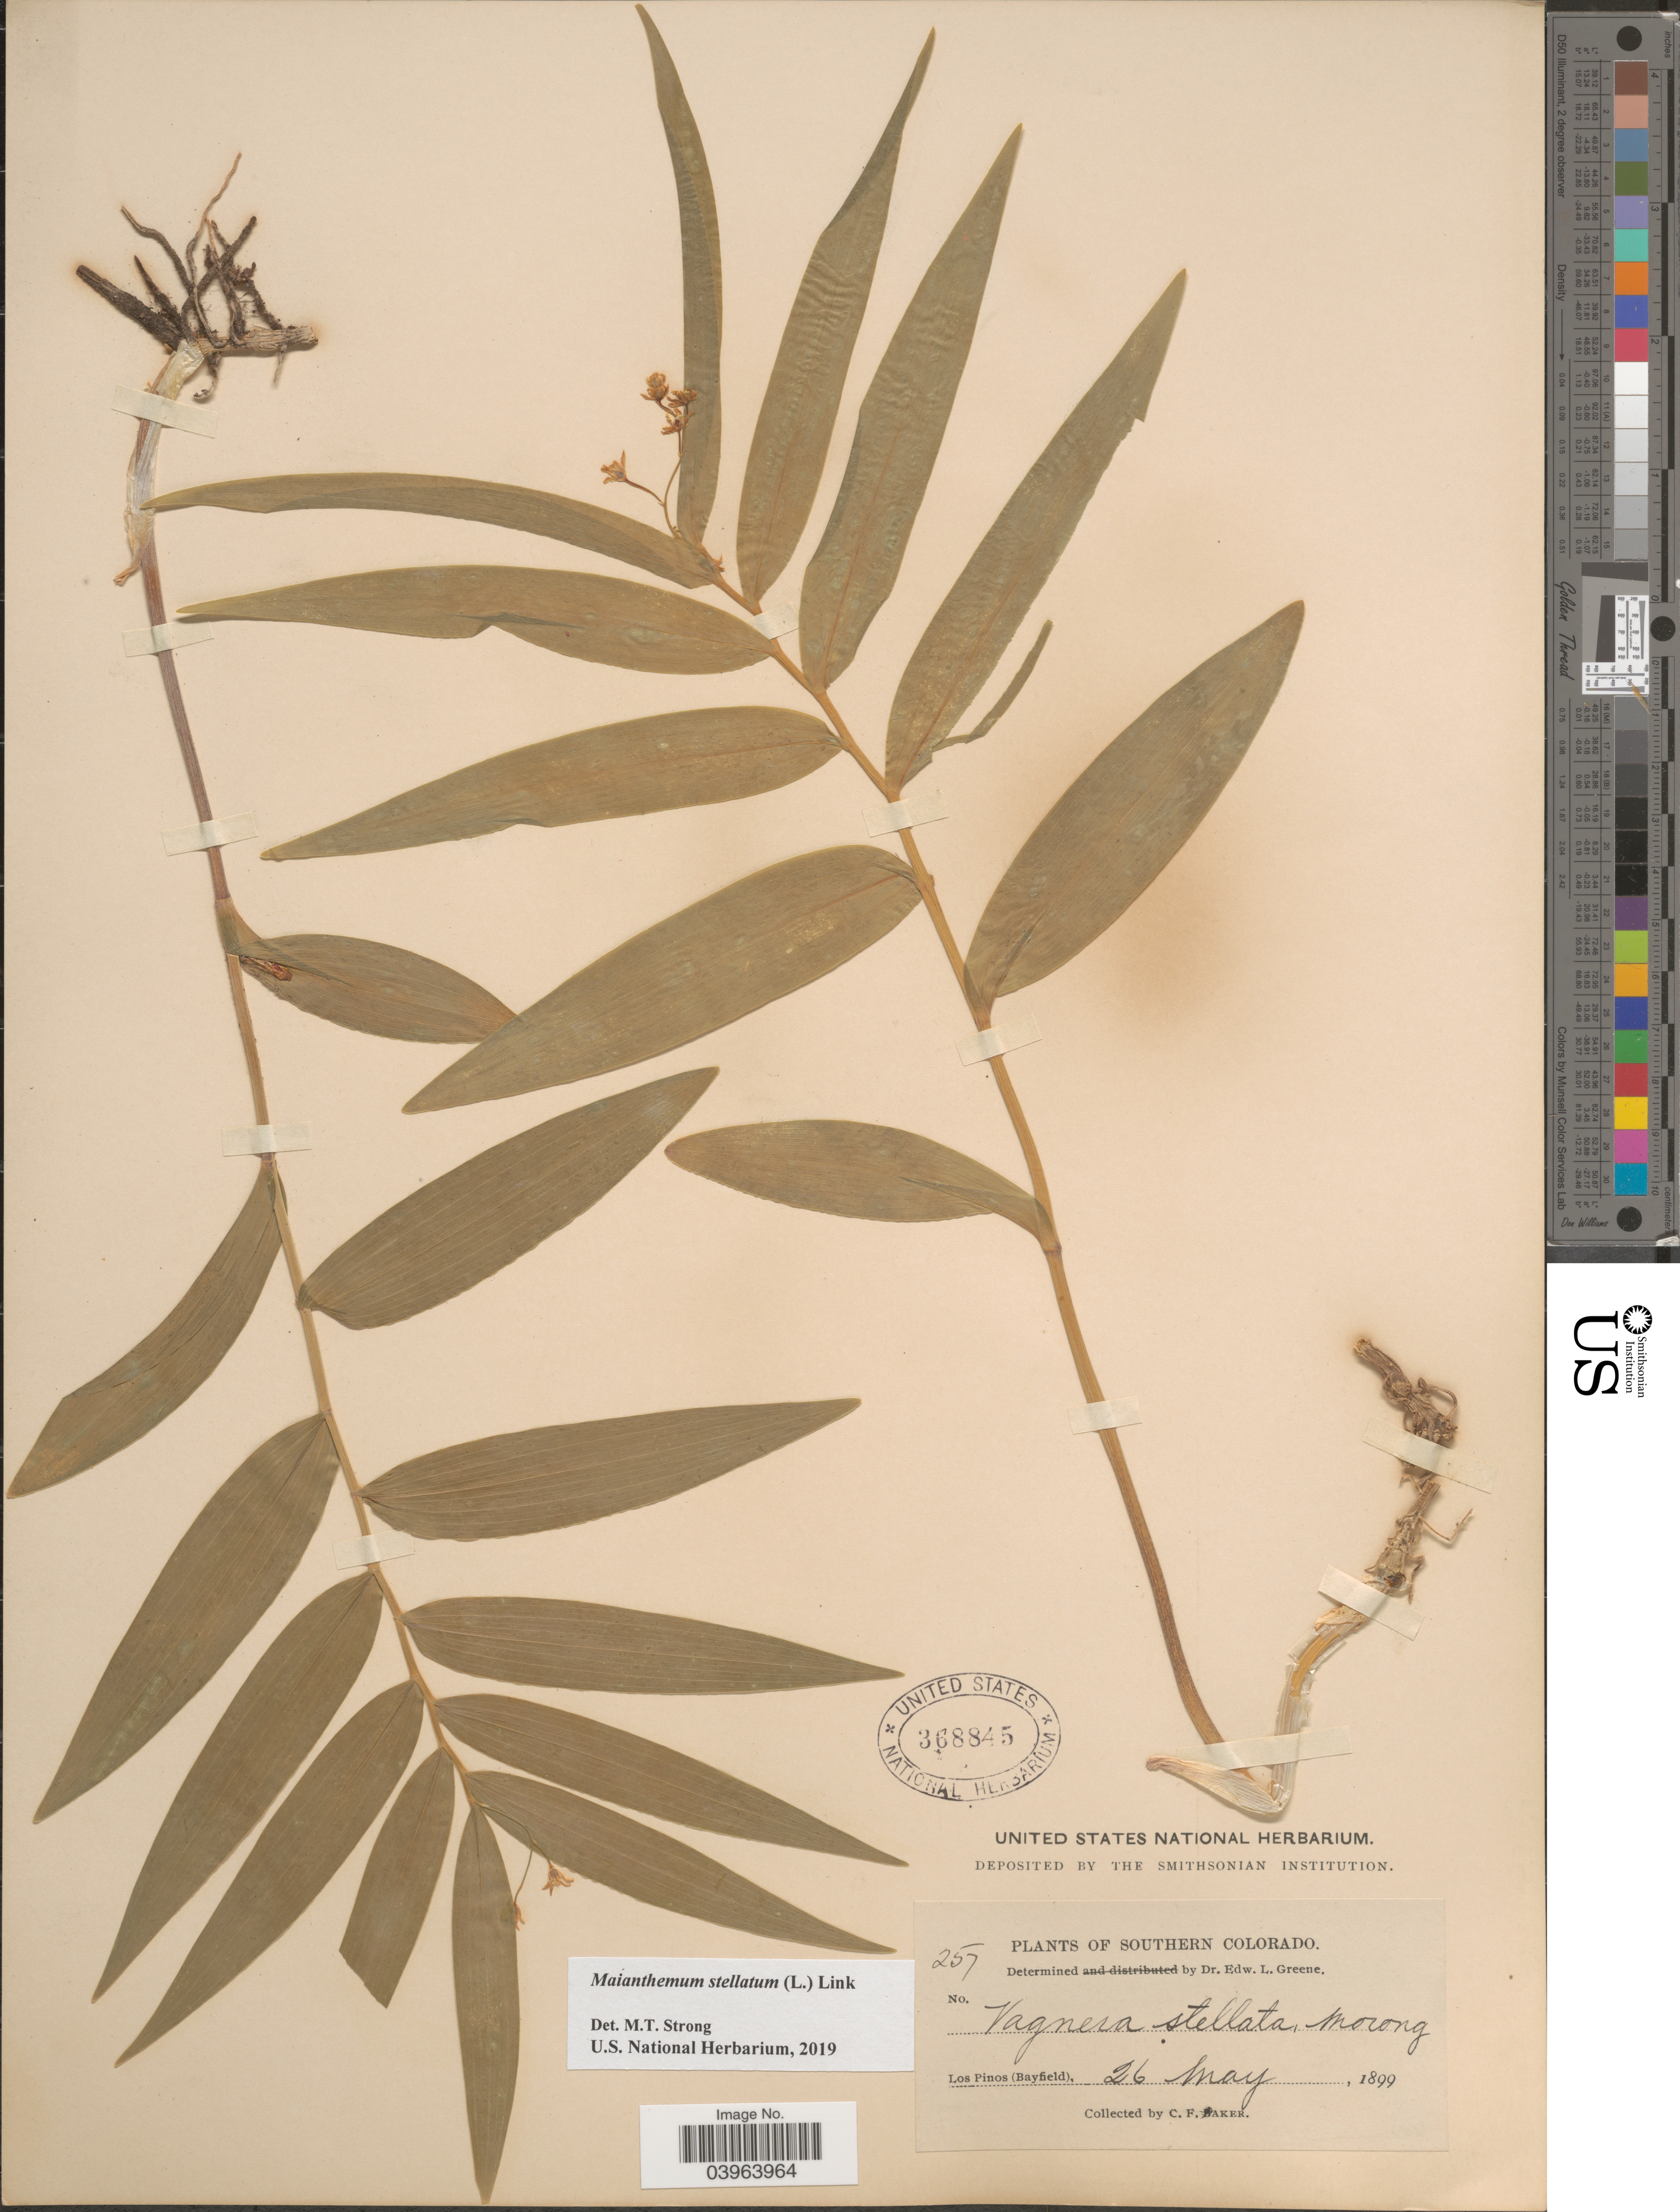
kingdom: Plantae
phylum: Tracheophyta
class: Liliopsida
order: Asparagales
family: Asparagaceae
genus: Maianthemum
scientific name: Maianthemum stellatum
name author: (L.) Link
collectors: C. F. Baker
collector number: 257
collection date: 1899-05-26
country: United States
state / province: Colorado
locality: Southern Colorado. Los Pinos (Bayfield).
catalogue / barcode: US 368845